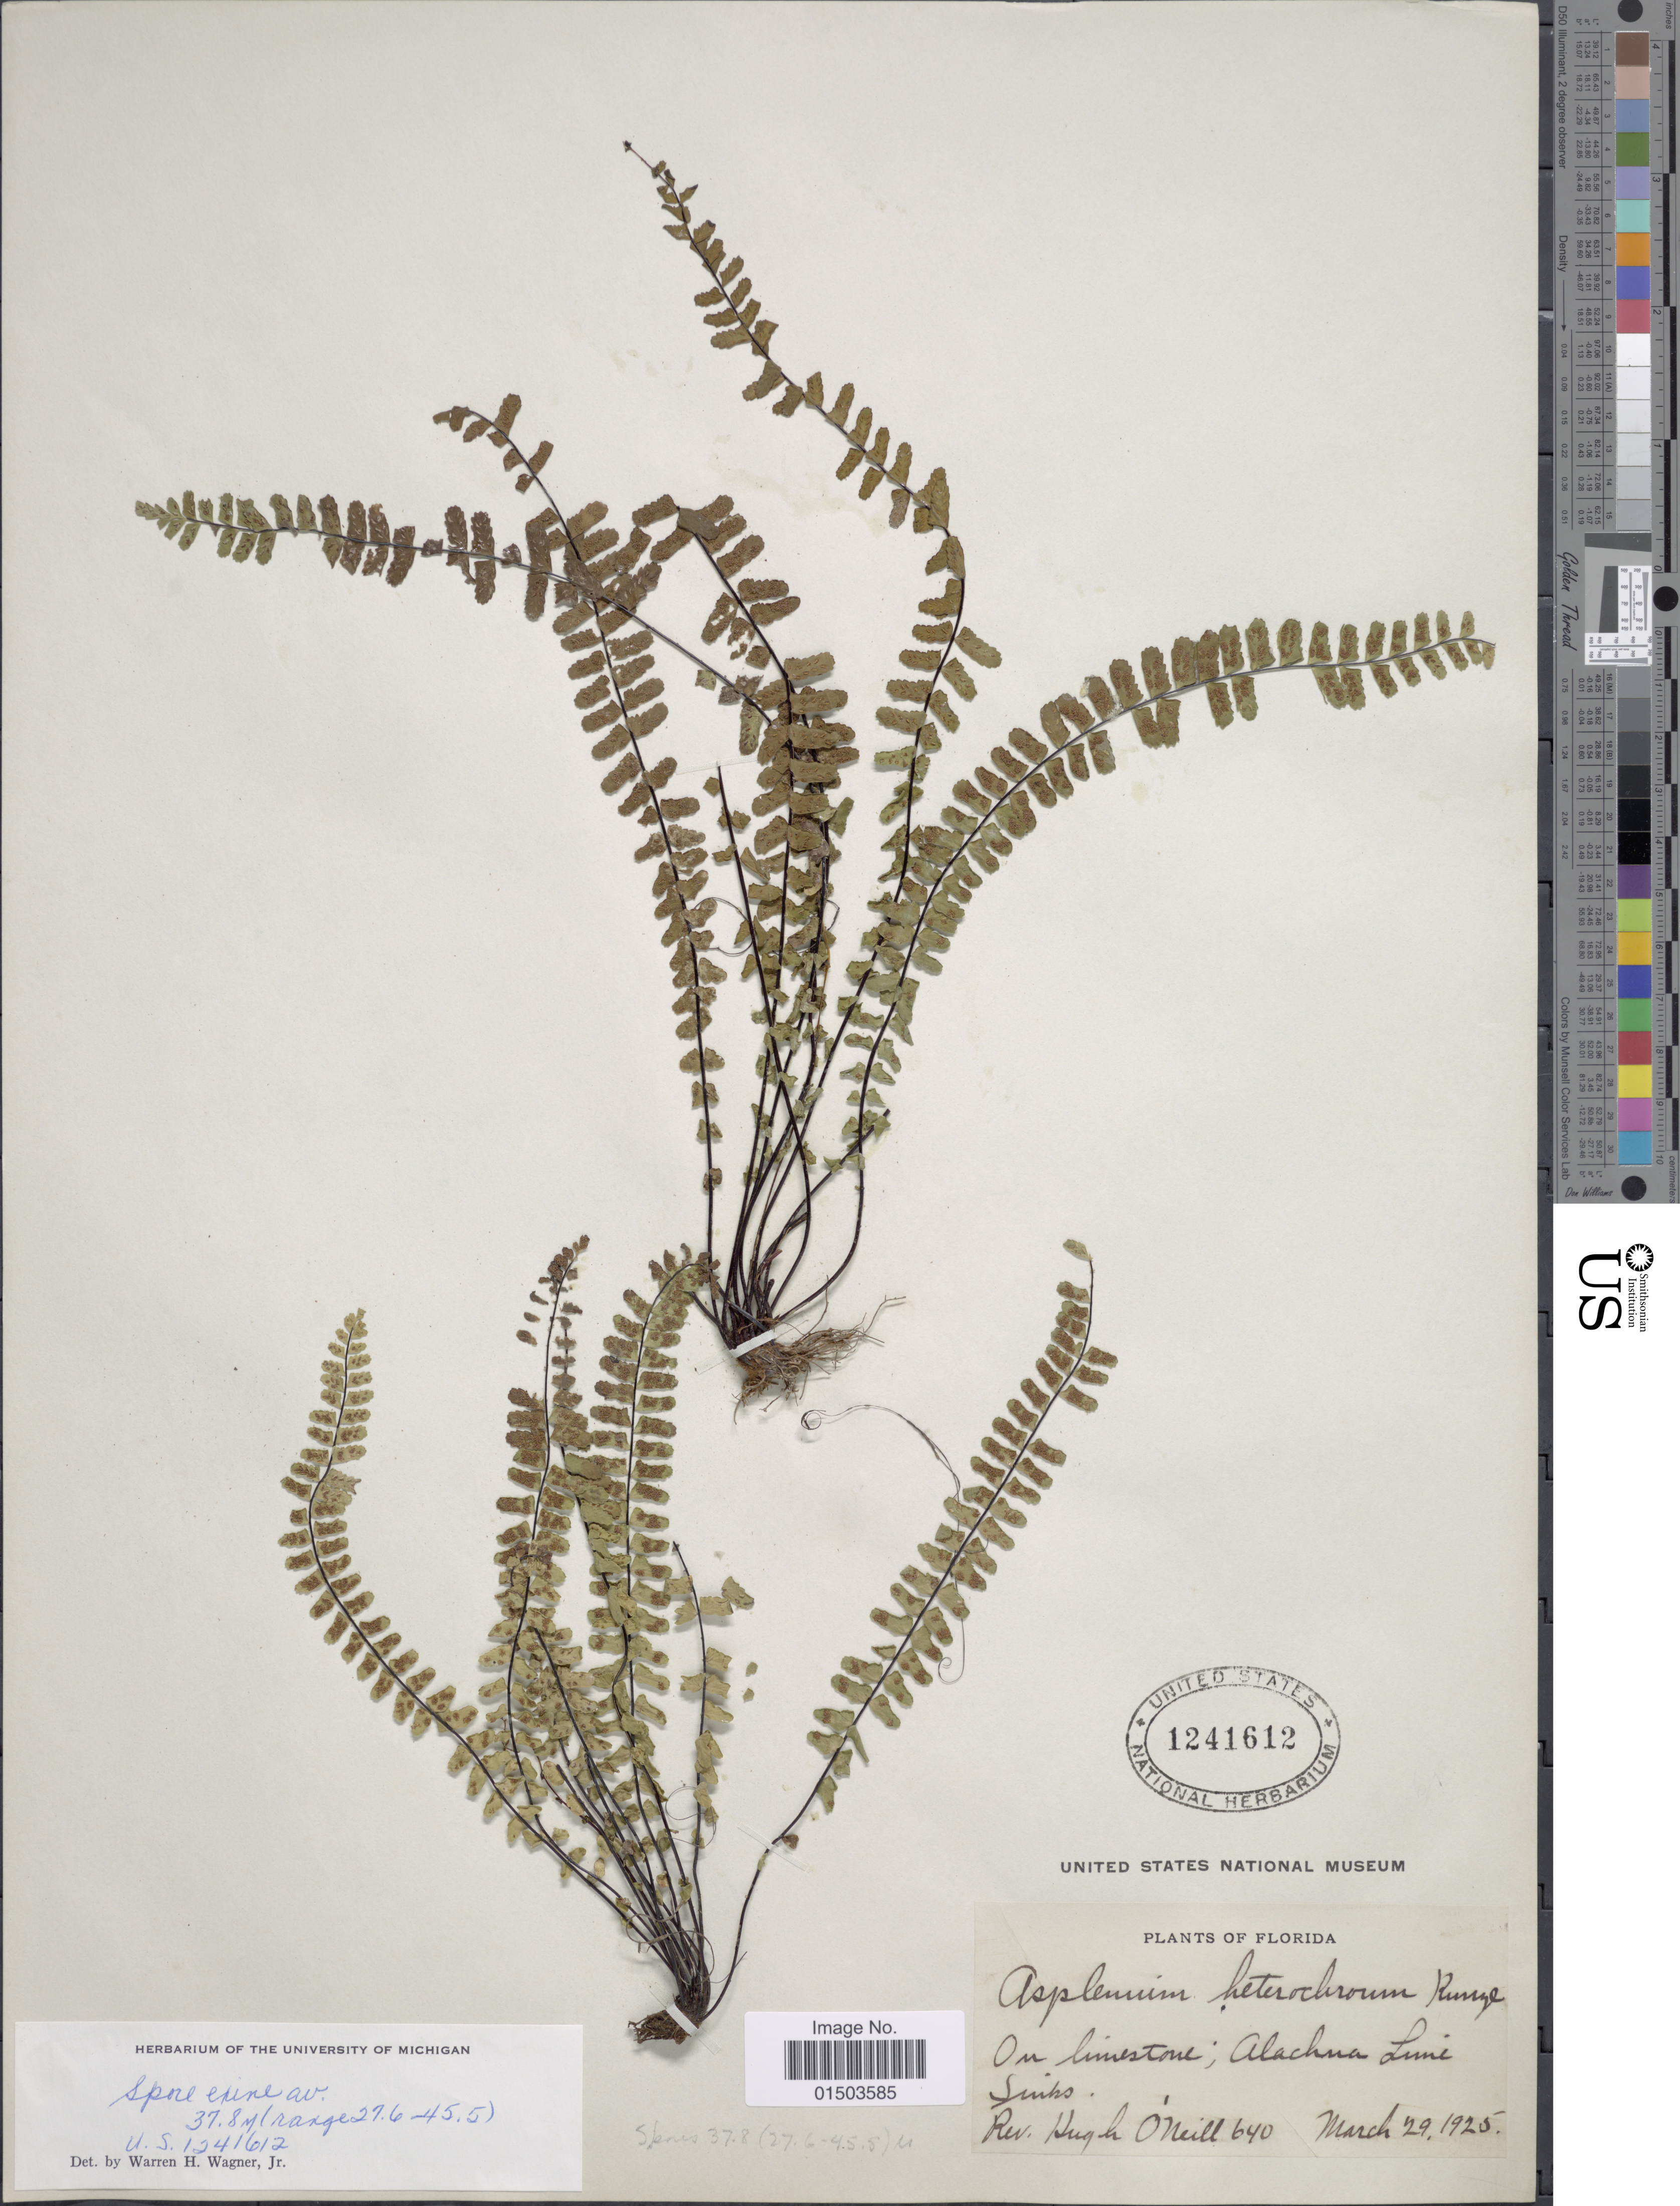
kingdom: Plantae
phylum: Tracheophyta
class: Polypodiopsida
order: Polypodiales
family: Aspleniaceae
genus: Asplenium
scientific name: Asplenium heterochroum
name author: Kunze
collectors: H. O'Neill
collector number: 640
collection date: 1925-03-29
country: United States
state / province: Florida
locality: Florida, On limestone; Alachua Lime Sinks.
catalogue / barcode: US 1241612